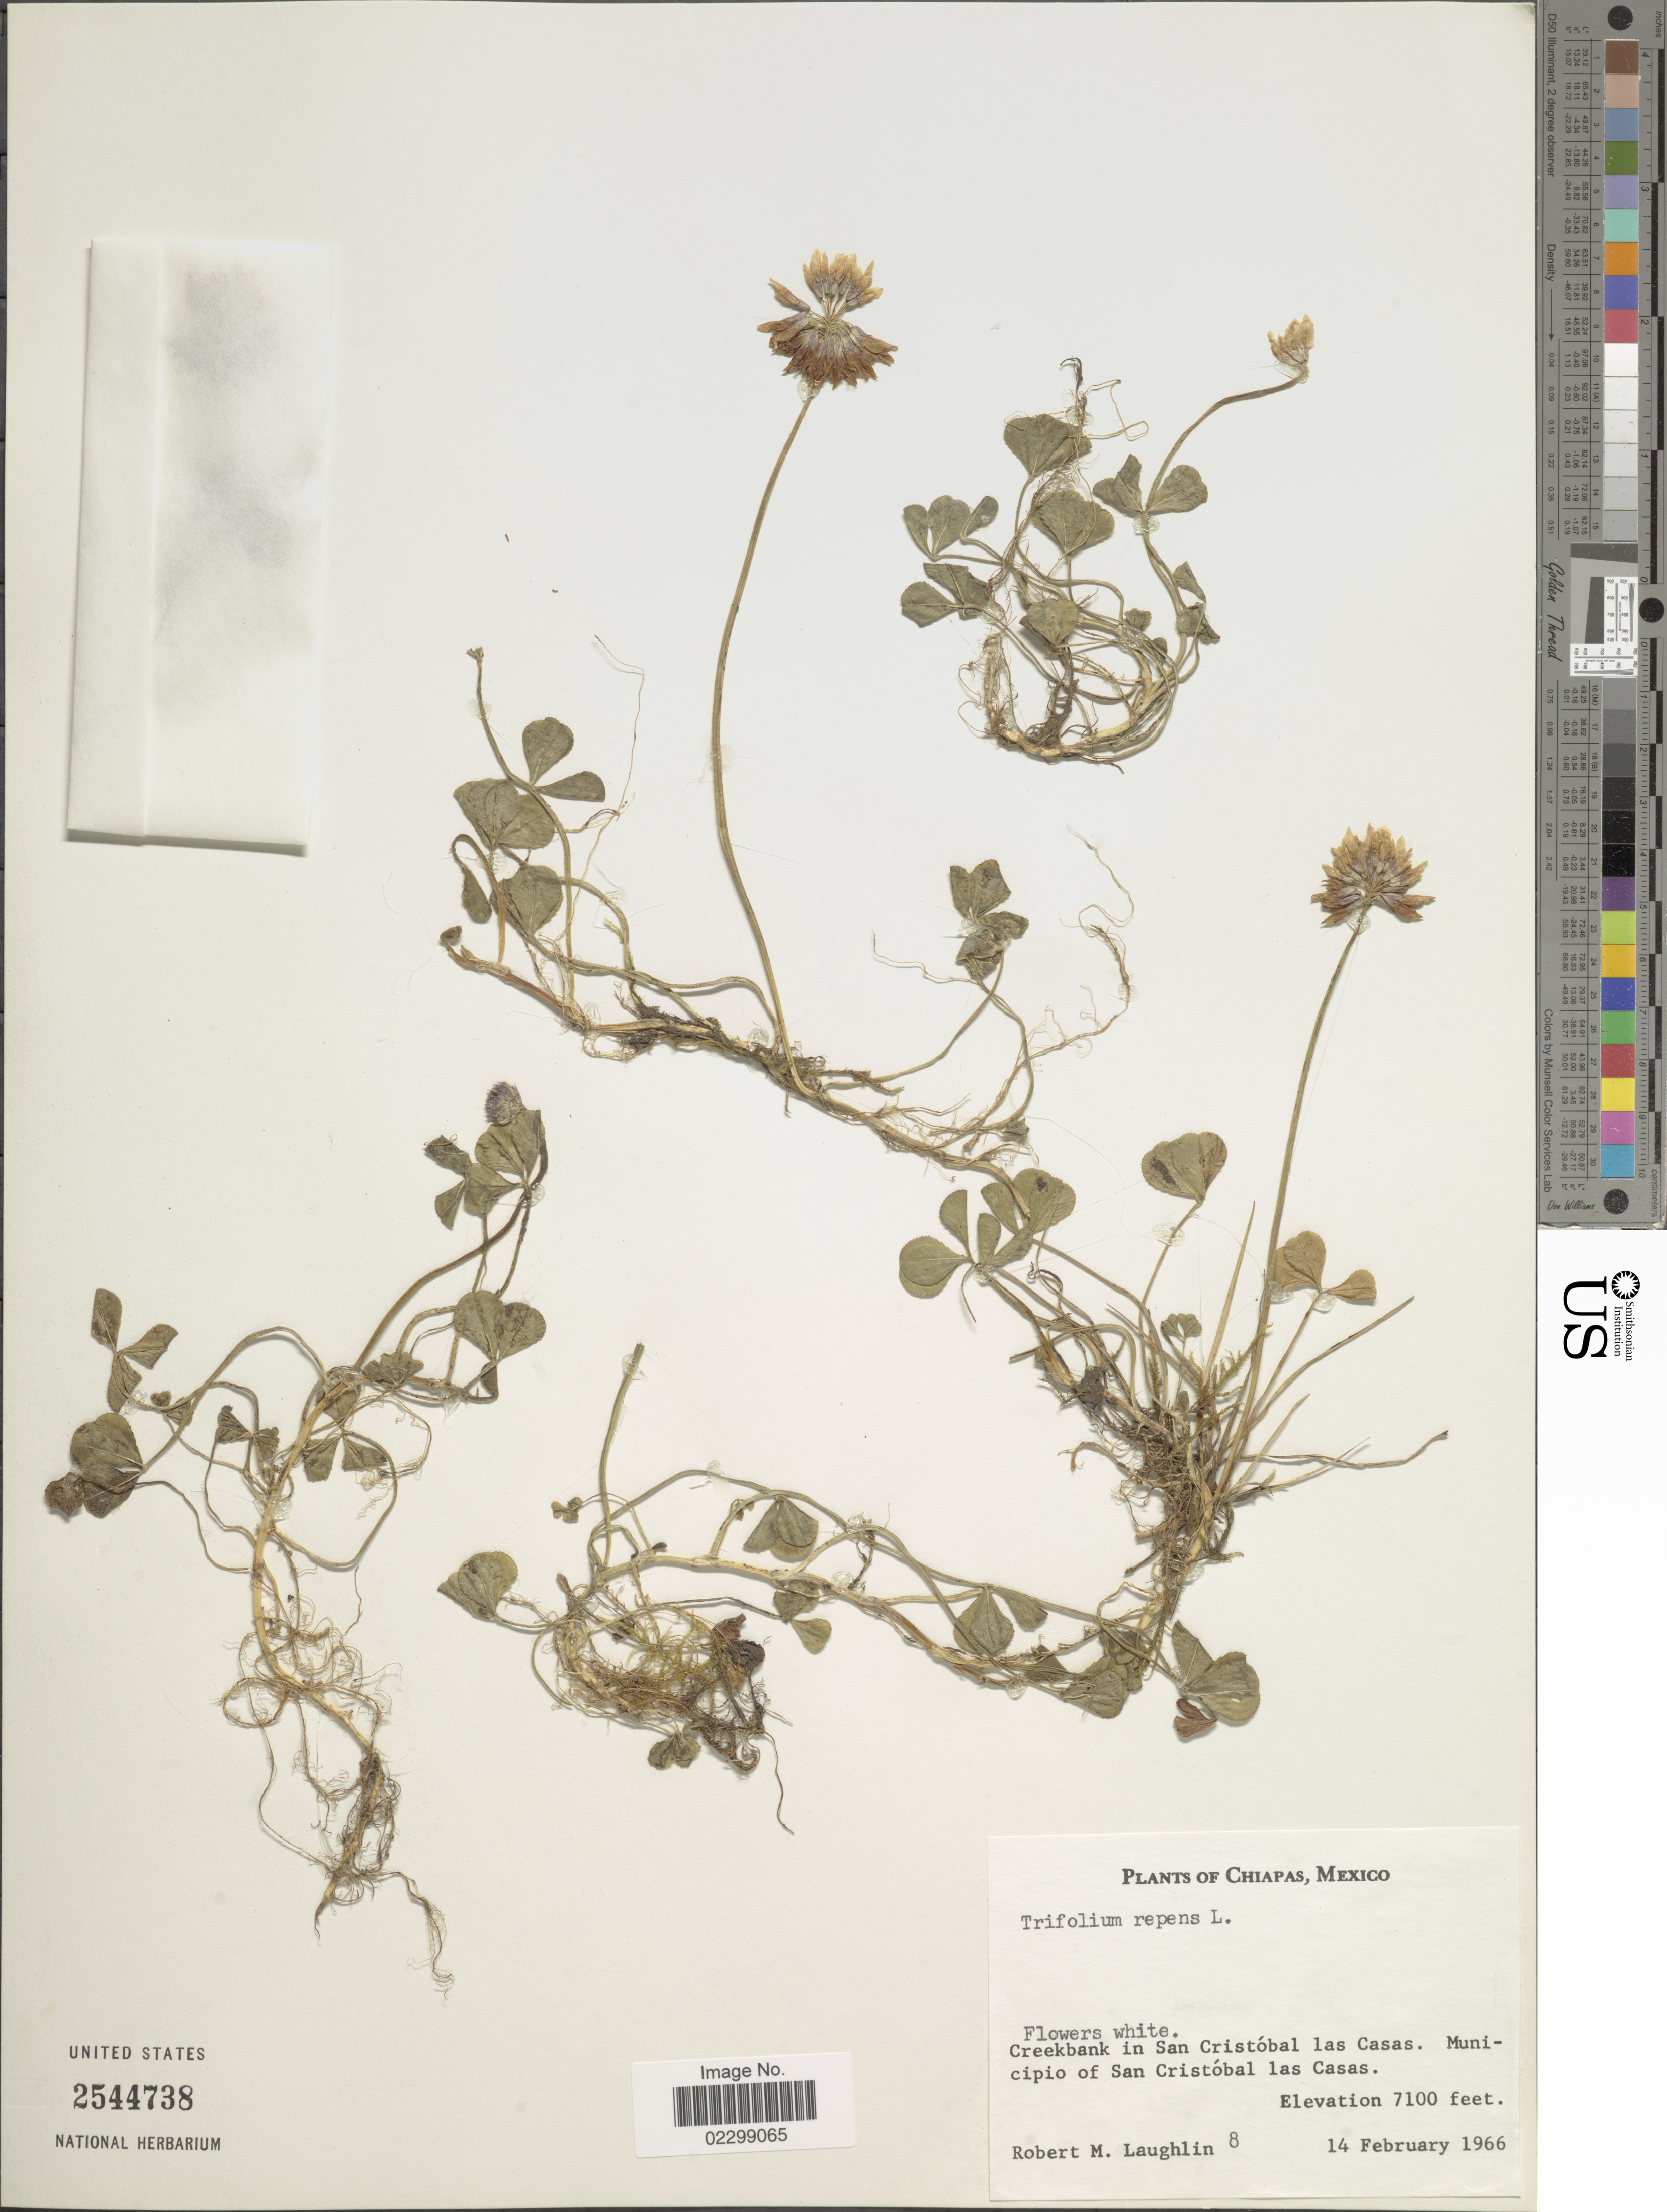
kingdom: Plantae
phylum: Tracheophyta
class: Magnoliopsida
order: Fabales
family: Fabaceae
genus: Trifolium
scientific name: Trifolium repens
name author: L.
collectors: R. M. Laughlin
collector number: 8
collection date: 1966-02-14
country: Mexico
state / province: Chiapas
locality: Creekbank in San Cristóbal las Casas, municipio of San Cristóbal las Casas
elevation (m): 2164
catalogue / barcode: US 2544738